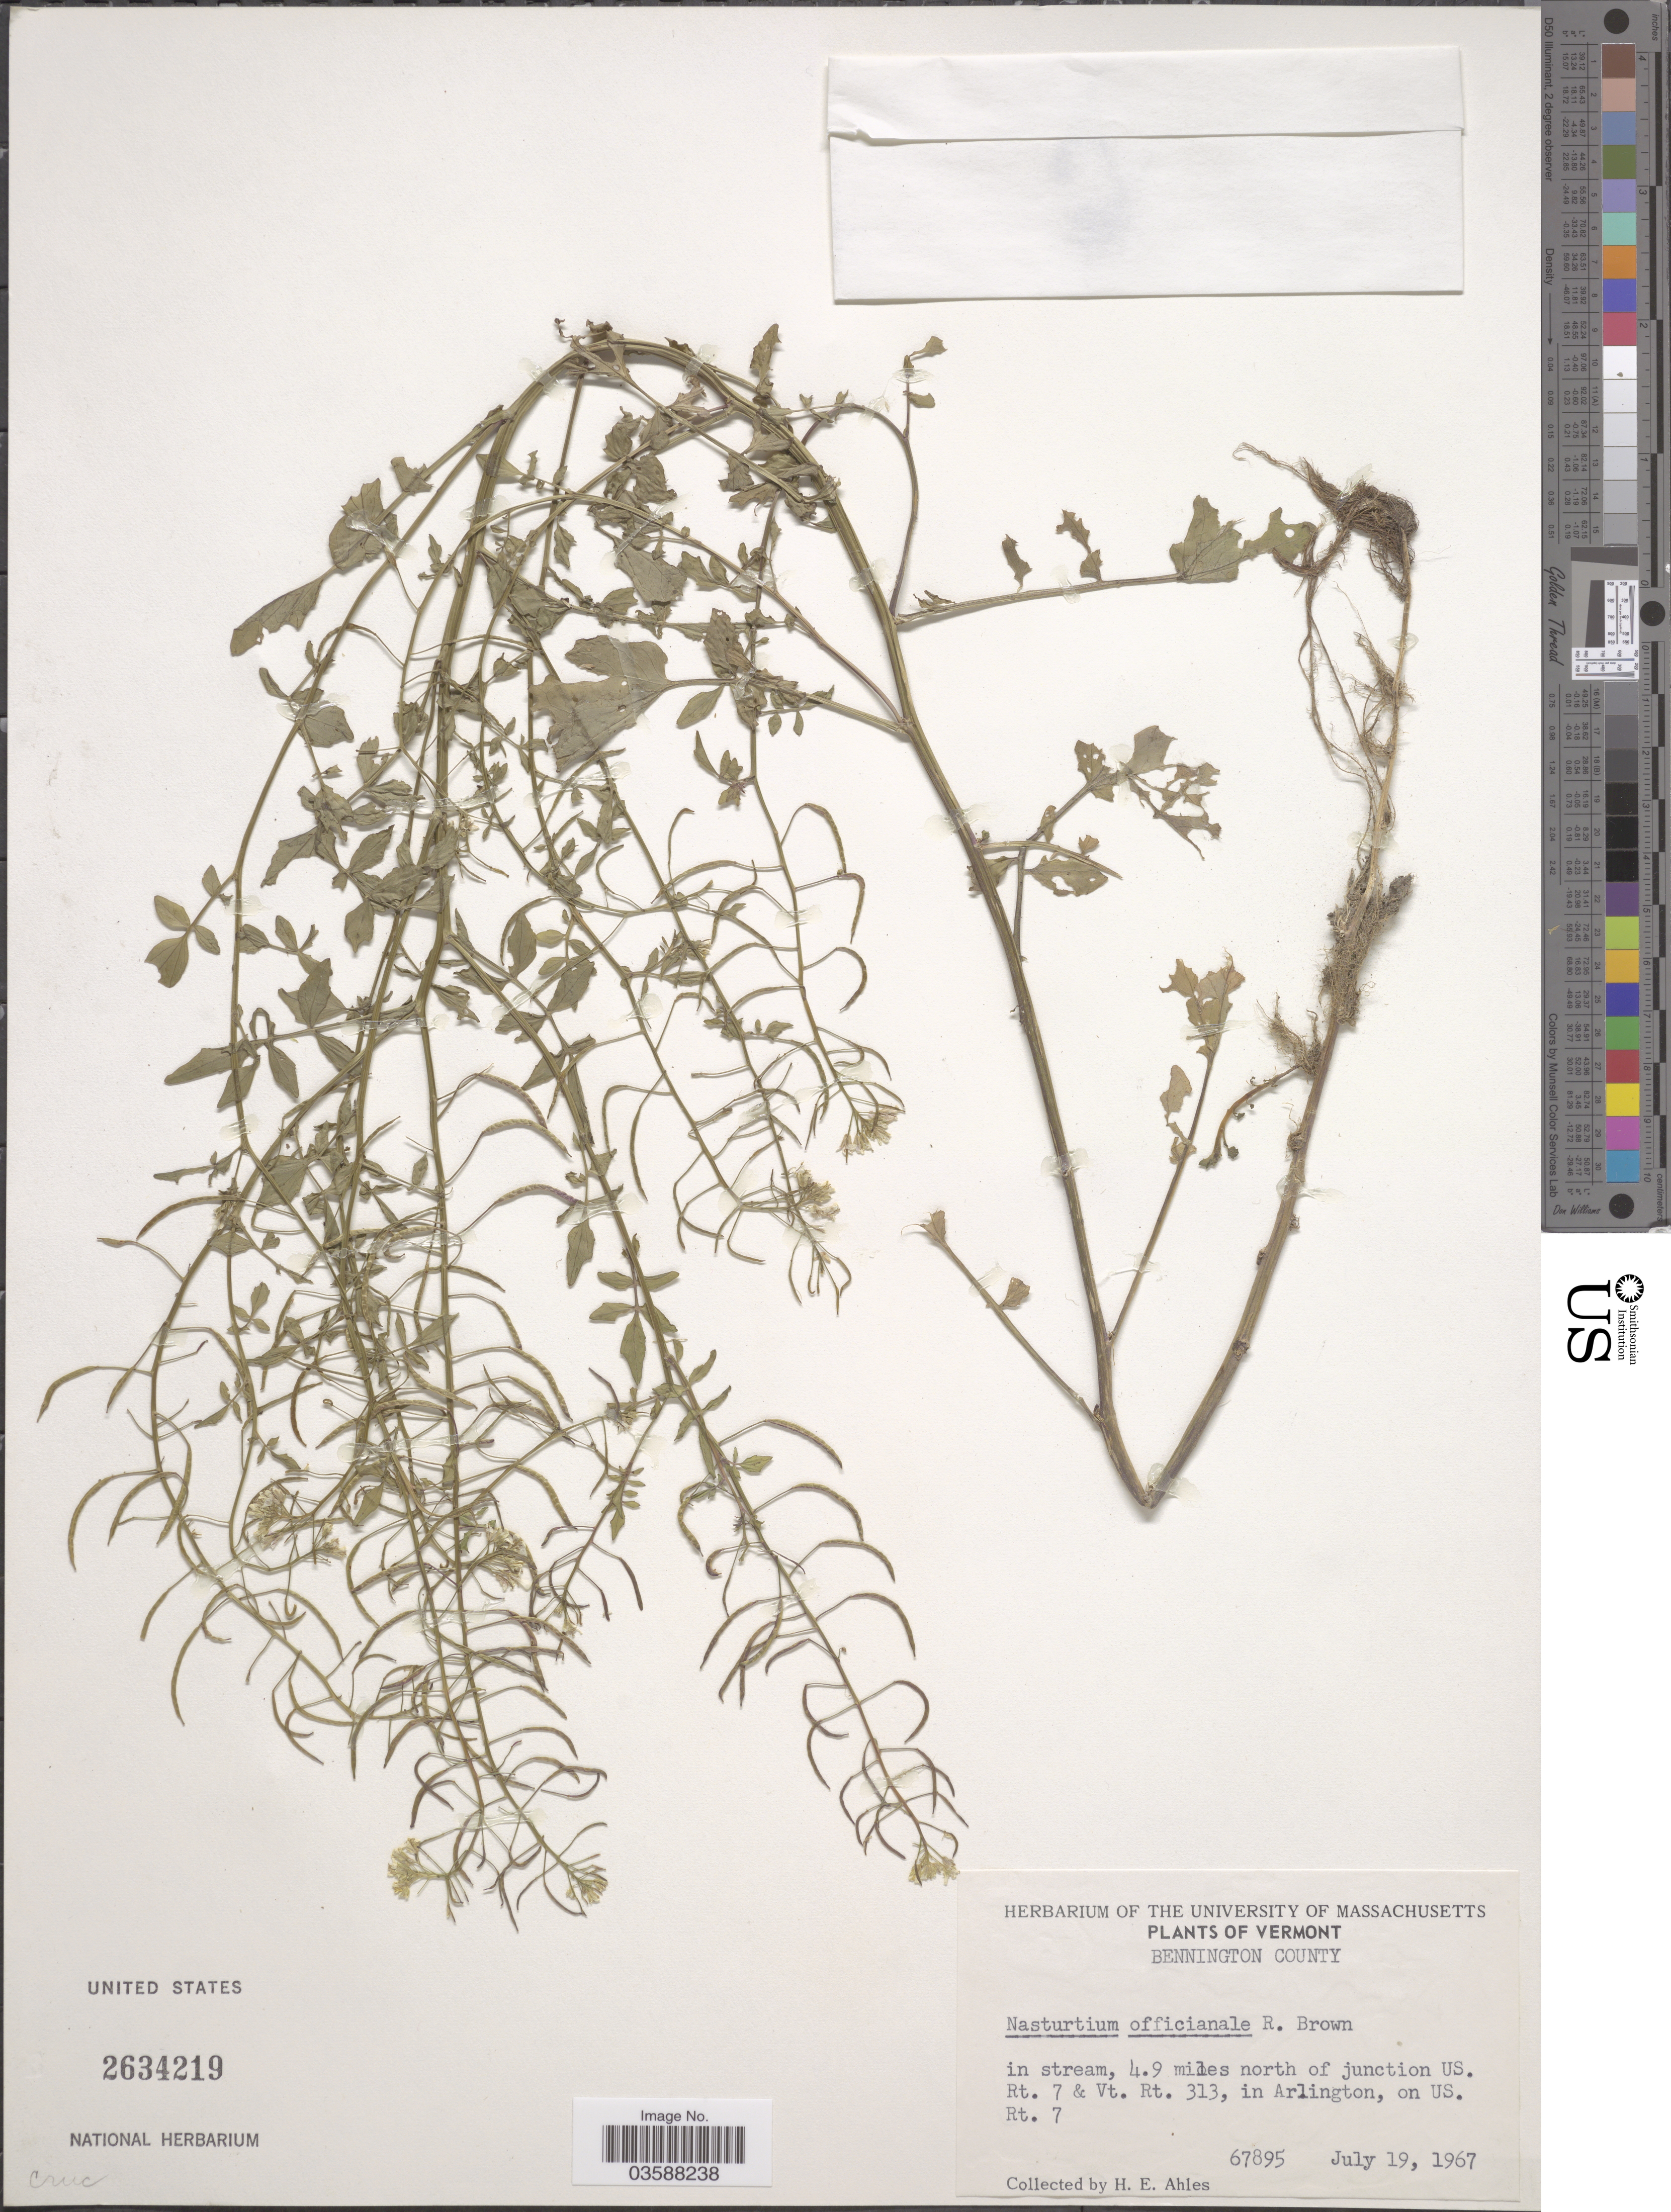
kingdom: Plantae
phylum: Tracheophyta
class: Magnoliopsida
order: Brassicales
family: Brassicaceae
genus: Nasturtium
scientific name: Nasturtium officinale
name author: R. Br.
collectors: H. E. Ahles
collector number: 67895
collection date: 1967-07-19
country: United States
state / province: Vermont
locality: Bennington County. In stream 4.9 miles north of junction US. Rt. 7 & Vt. Rt. 313, in Arlington, on US. Rt. 7.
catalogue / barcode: US 2634219